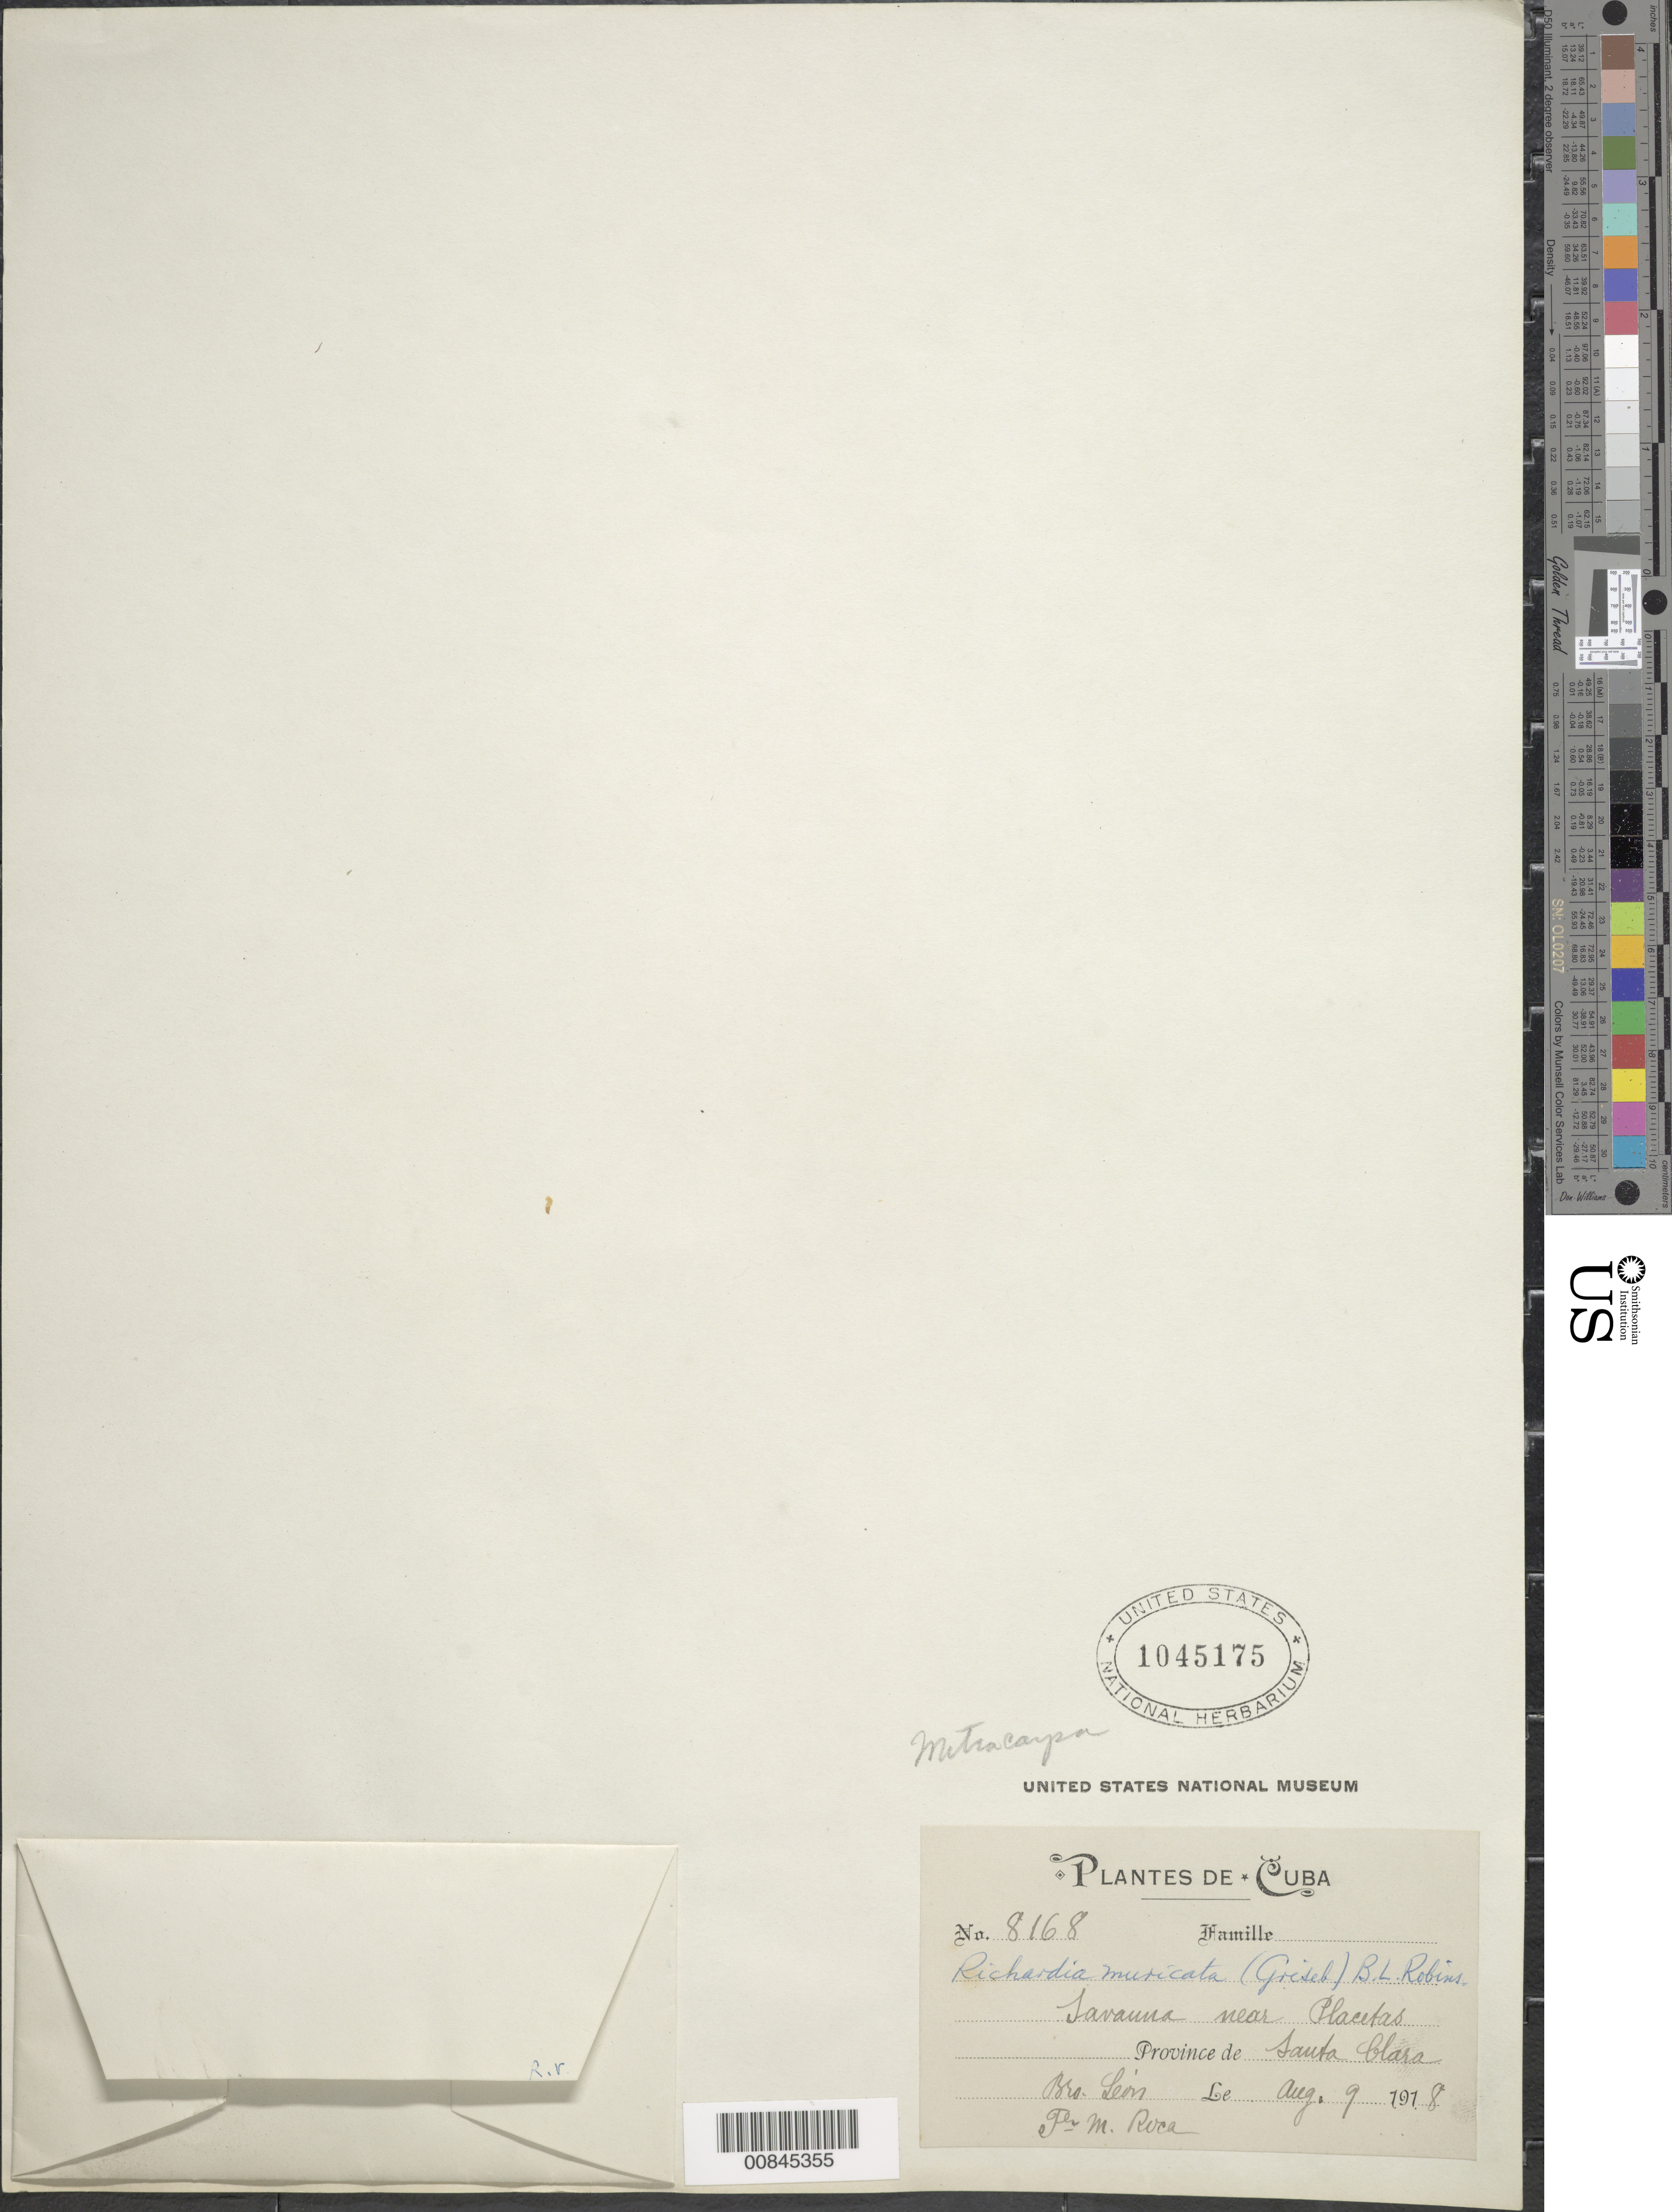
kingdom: Plantae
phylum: Tracheophyta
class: Magnoliopsida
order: Gentianales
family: Rubiaceae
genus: Richardia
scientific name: Richardia muricata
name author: (Griseb.) B.L. Rob.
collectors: Bro. León & M. Roca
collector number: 8168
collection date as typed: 09 Aug 1918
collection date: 1918-08-09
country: Cuba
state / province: Las Villas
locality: Near Placetas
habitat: Savanna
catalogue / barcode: US 1045175